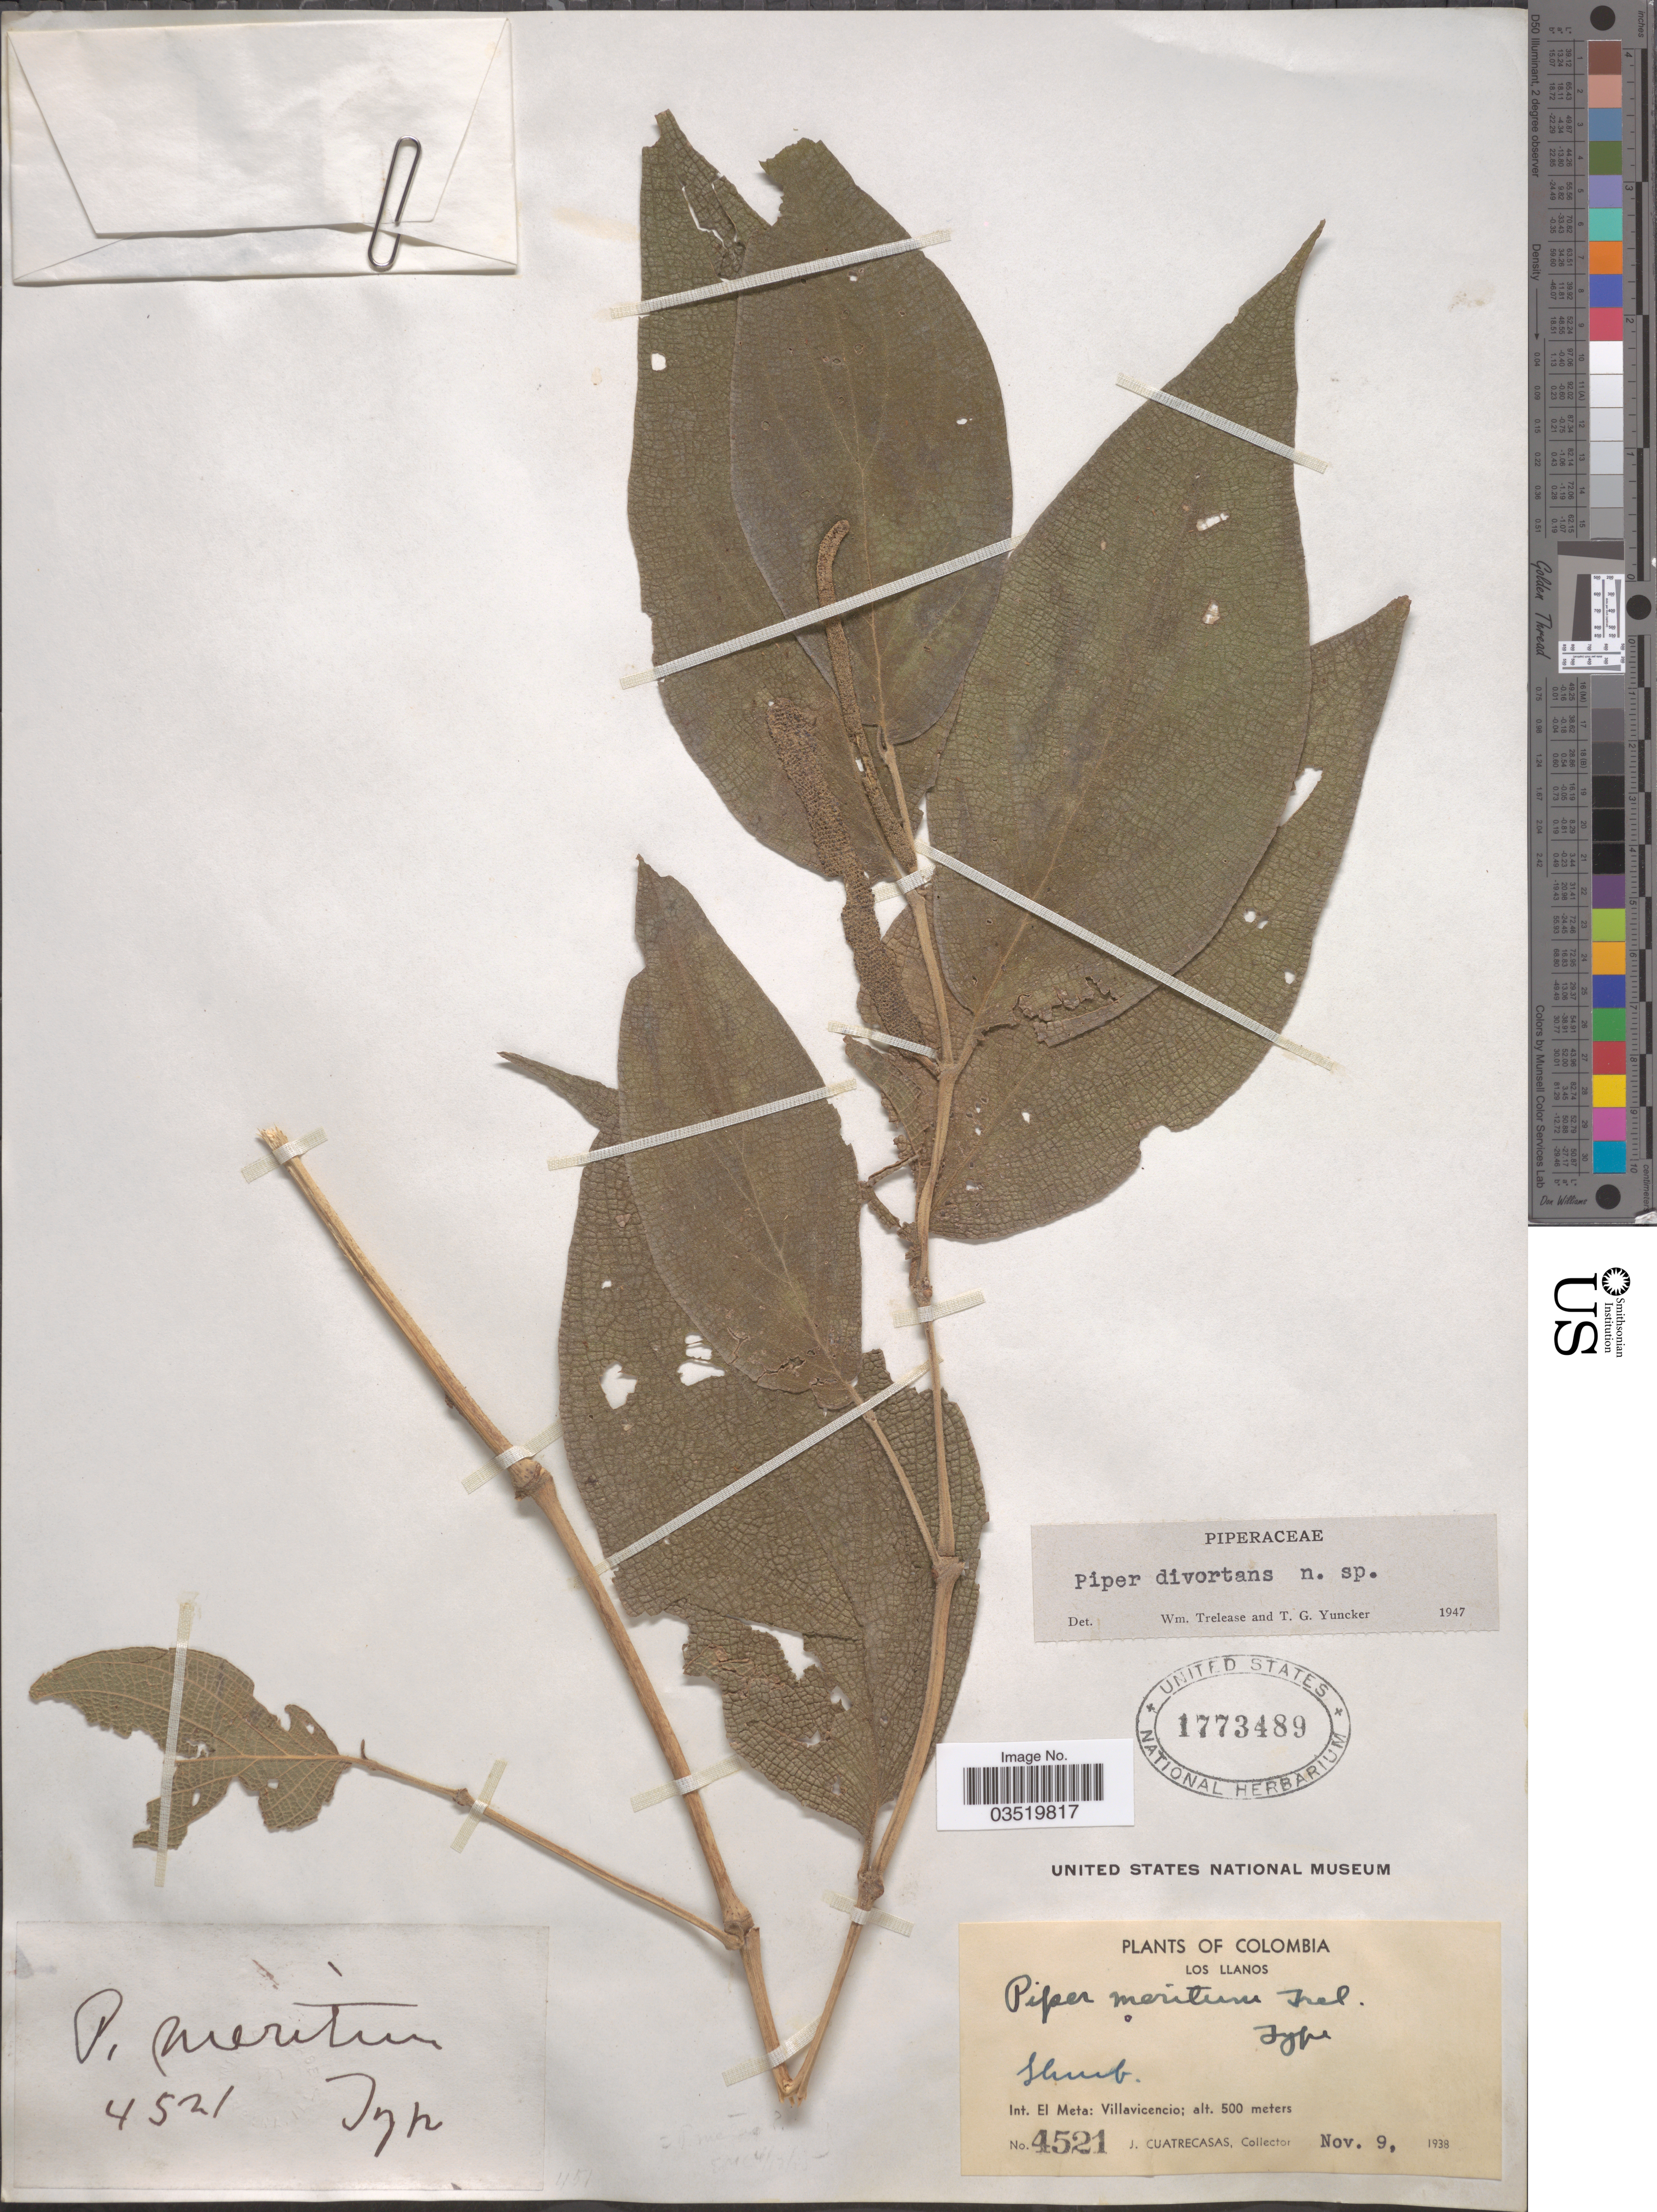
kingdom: Plantae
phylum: Tracheophyta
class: Magnoliopsida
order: Piperales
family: Piperaceae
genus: Piper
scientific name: Piper divortans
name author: Trel. & Yunck.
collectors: J. Cuatrecasas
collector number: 4521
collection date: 1938-11-09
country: Colombia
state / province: Meta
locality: Los Llanos. Int. El Meta: Villavicencio.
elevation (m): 500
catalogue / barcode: US 1773489